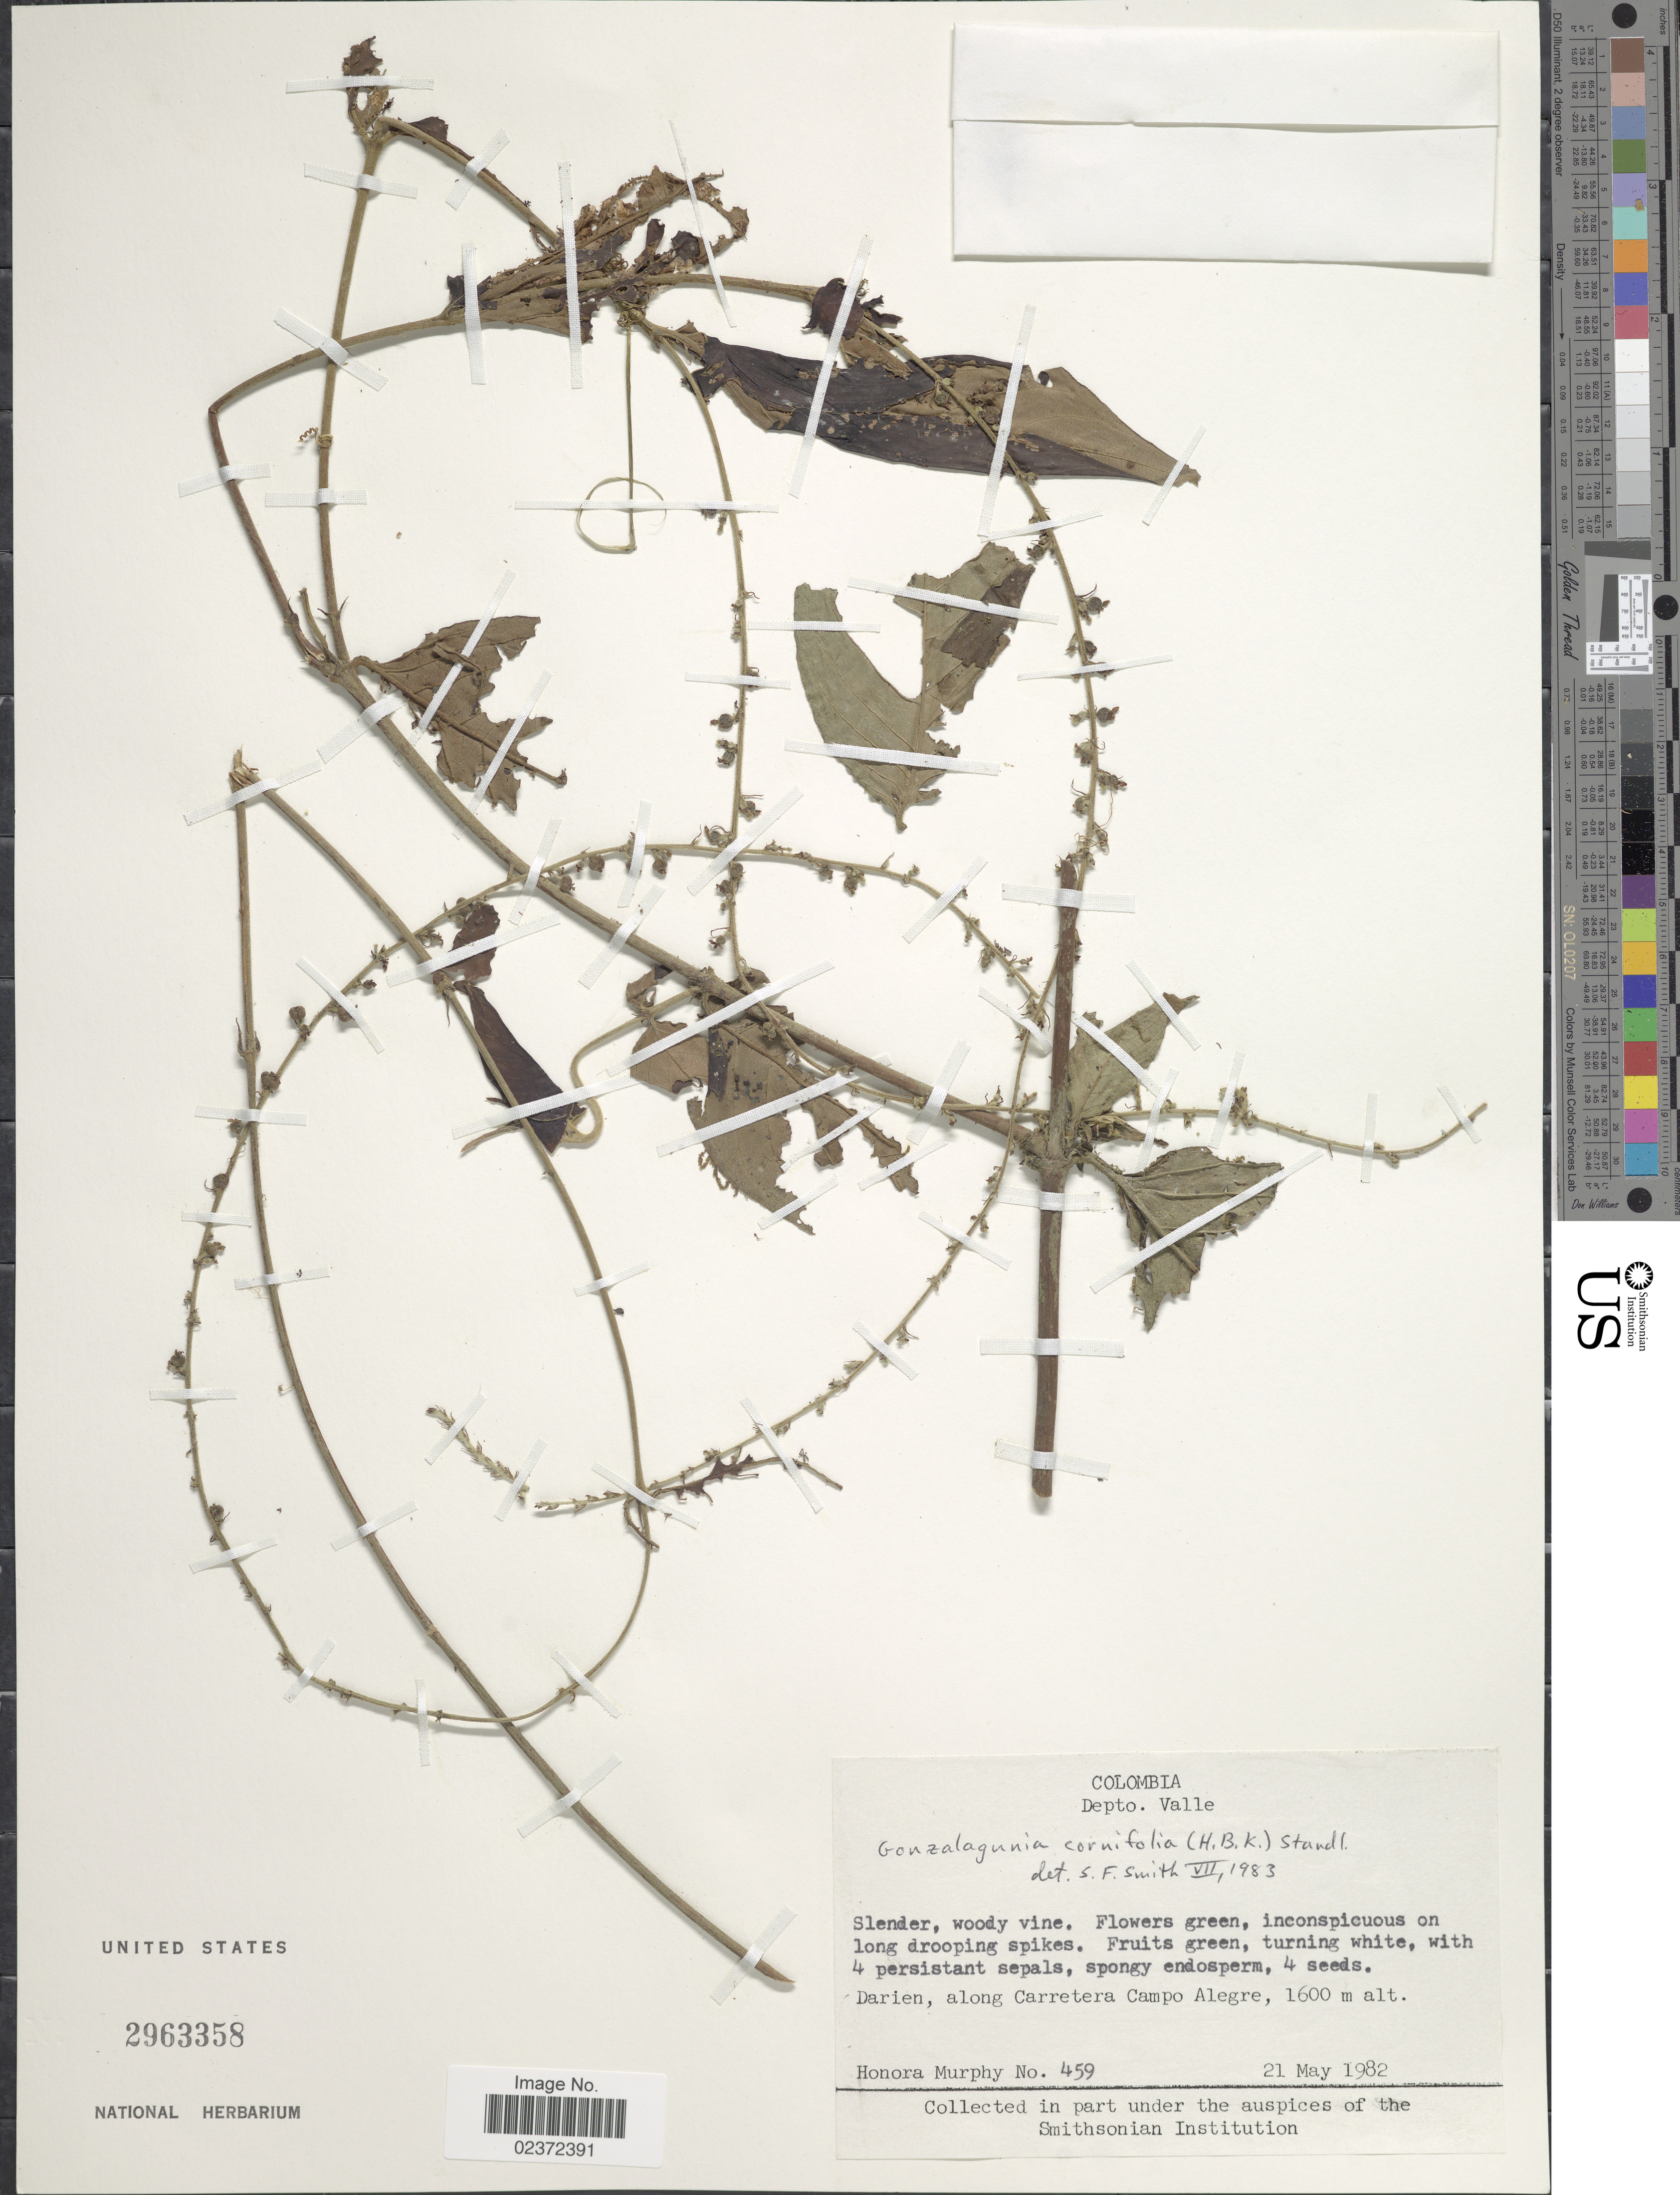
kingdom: Plantae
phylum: Tracheophyta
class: Magnoliopsida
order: Gentianales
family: Rubiaceae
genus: Gonzalagunia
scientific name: Gonzalagunia cornifolia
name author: (Kunth) Standl.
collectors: H. Murphy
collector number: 459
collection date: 1982-05-21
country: Colombia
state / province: Valle del Cauca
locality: Depto. Valle, Darien, along Carretera Campo Alegre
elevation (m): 1600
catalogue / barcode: US 2963358